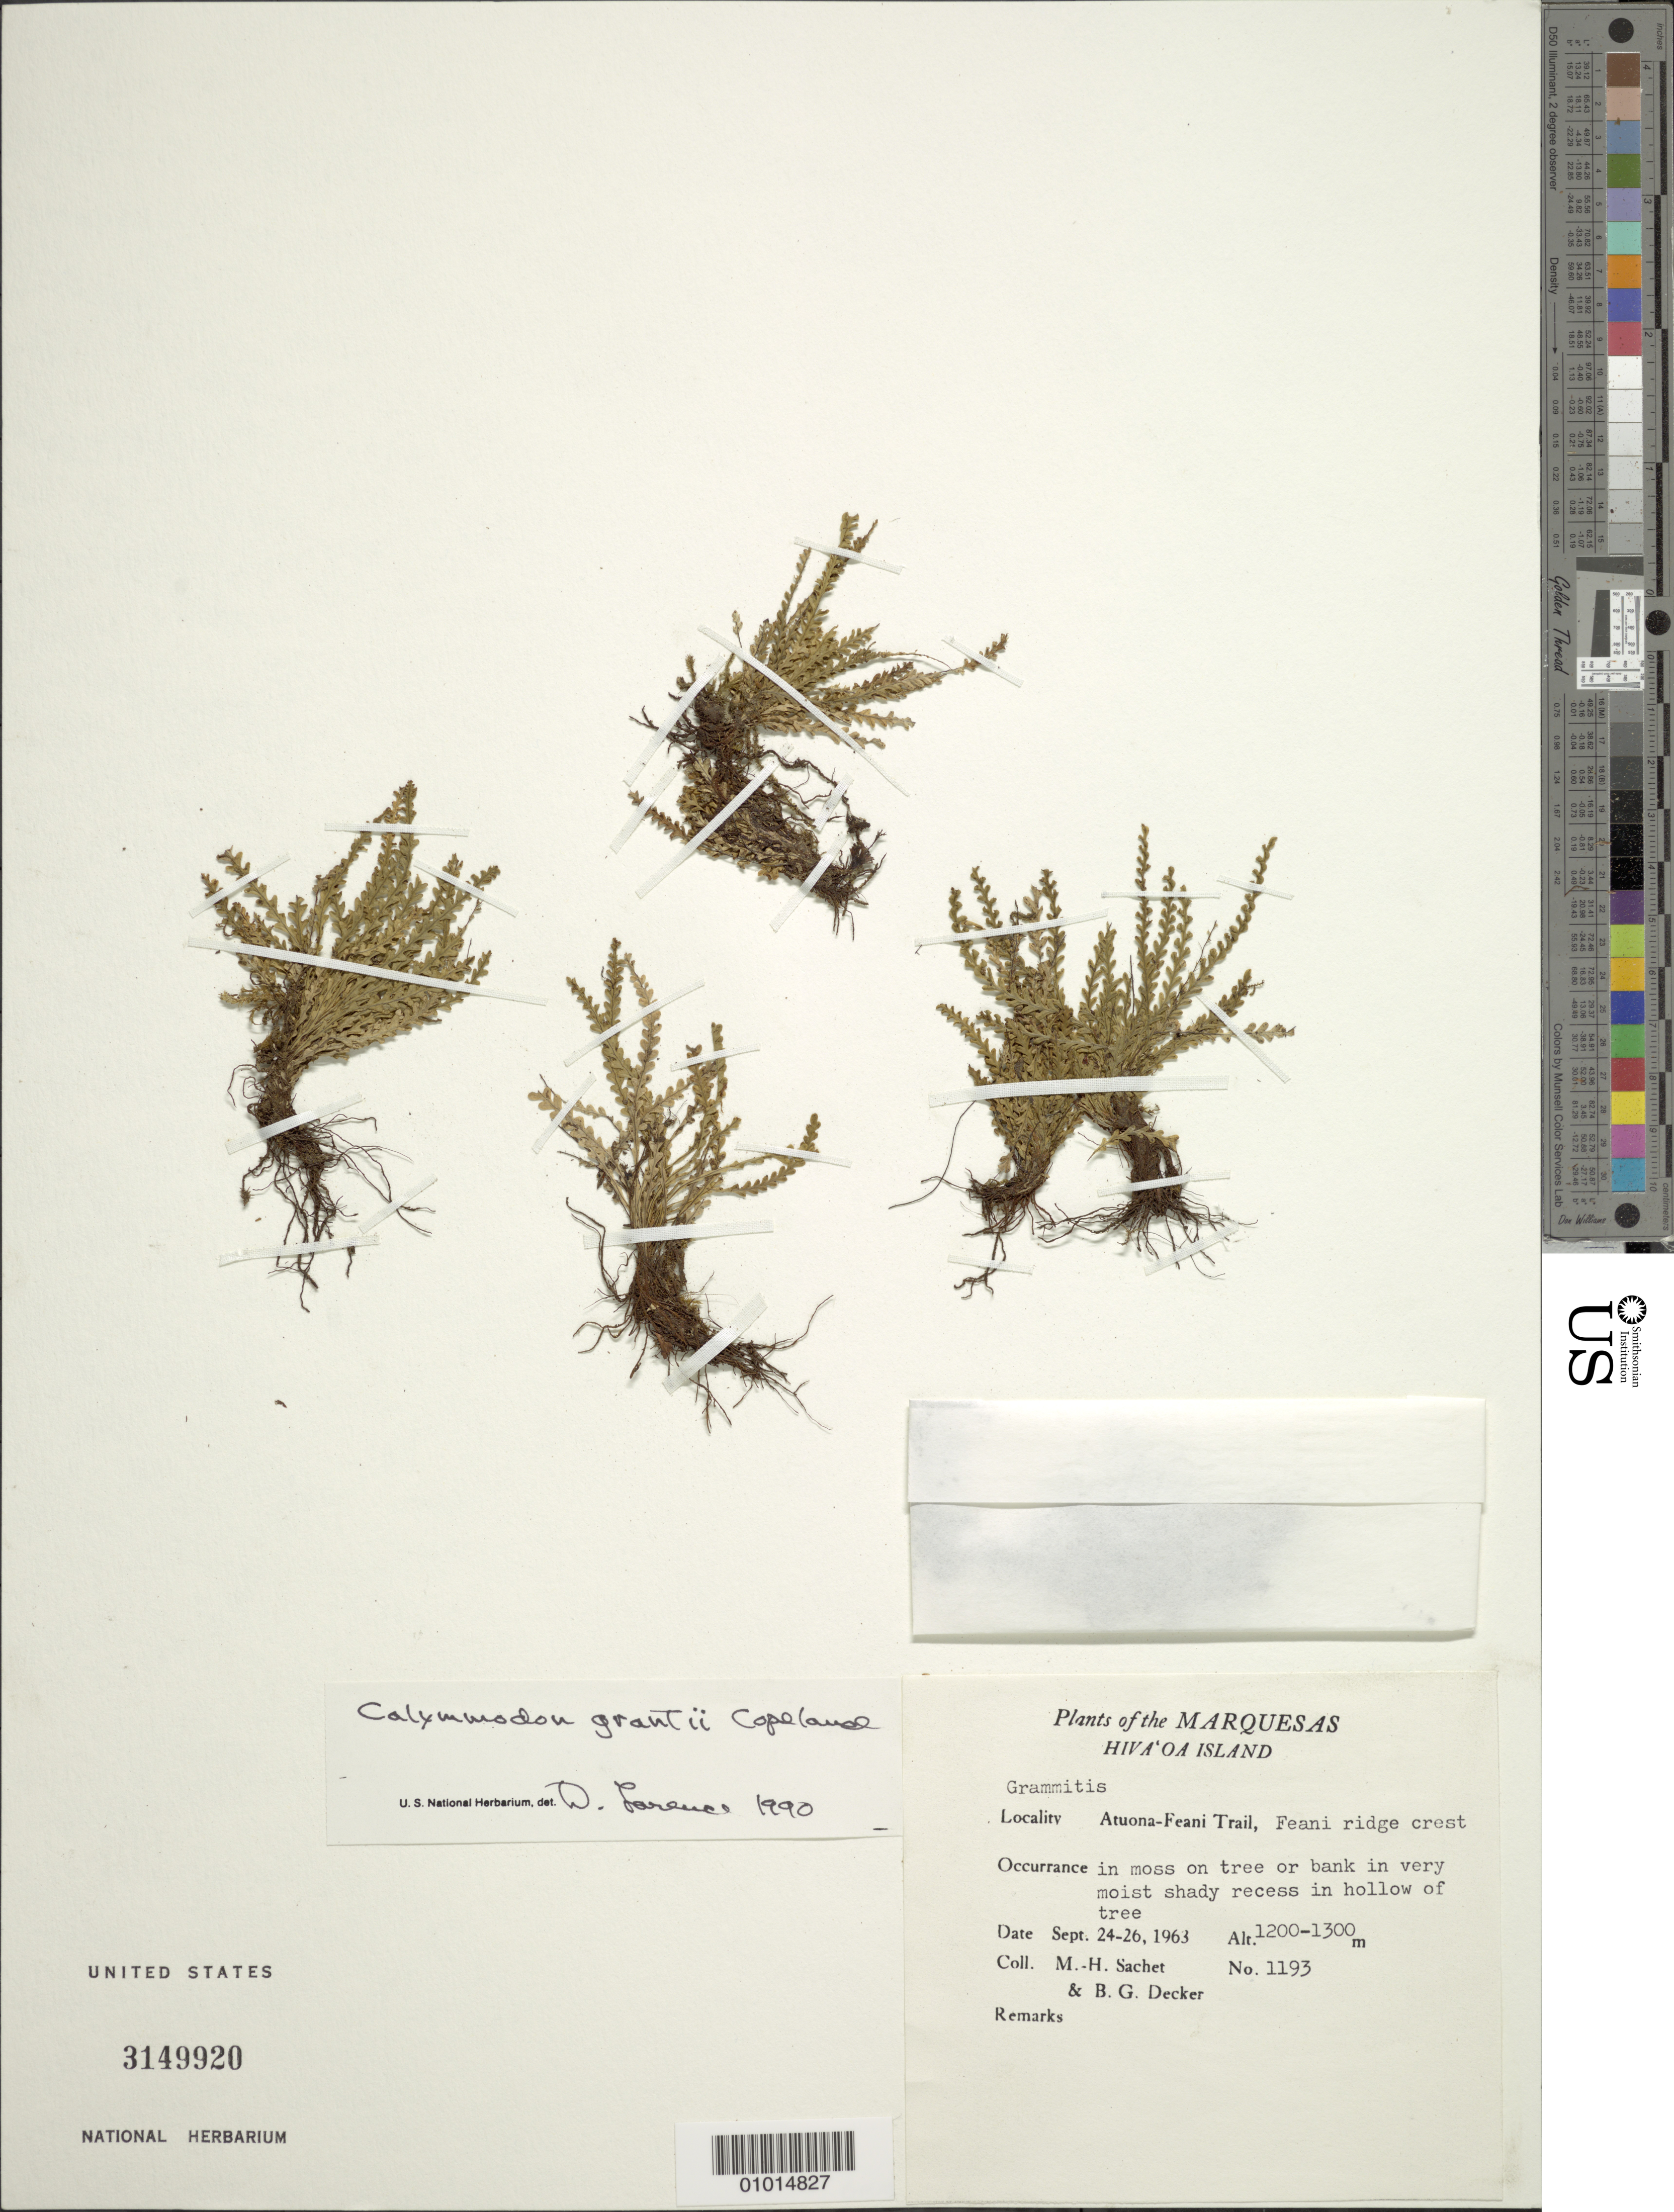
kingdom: Plantae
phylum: Tracheophyta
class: Polypodiopsida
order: Polypodiales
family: Polypodiaceae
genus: Calymmodon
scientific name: Calymmodon grantii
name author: Copel.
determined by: Lorence, David H., (PTBG), National Tropical Botanical Garden (UNITED STATES)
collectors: M.-H. Sachet & B. G. Decker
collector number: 1193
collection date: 1963-09-24/1963-09-26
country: French Polynesia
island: Hiva Oa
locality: Atuona-Feani Trail, crest of Feani ridge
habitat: In moss on tree or bank in very moist shady recess in hollow of tree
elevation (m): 1200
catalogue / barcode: US 3149920